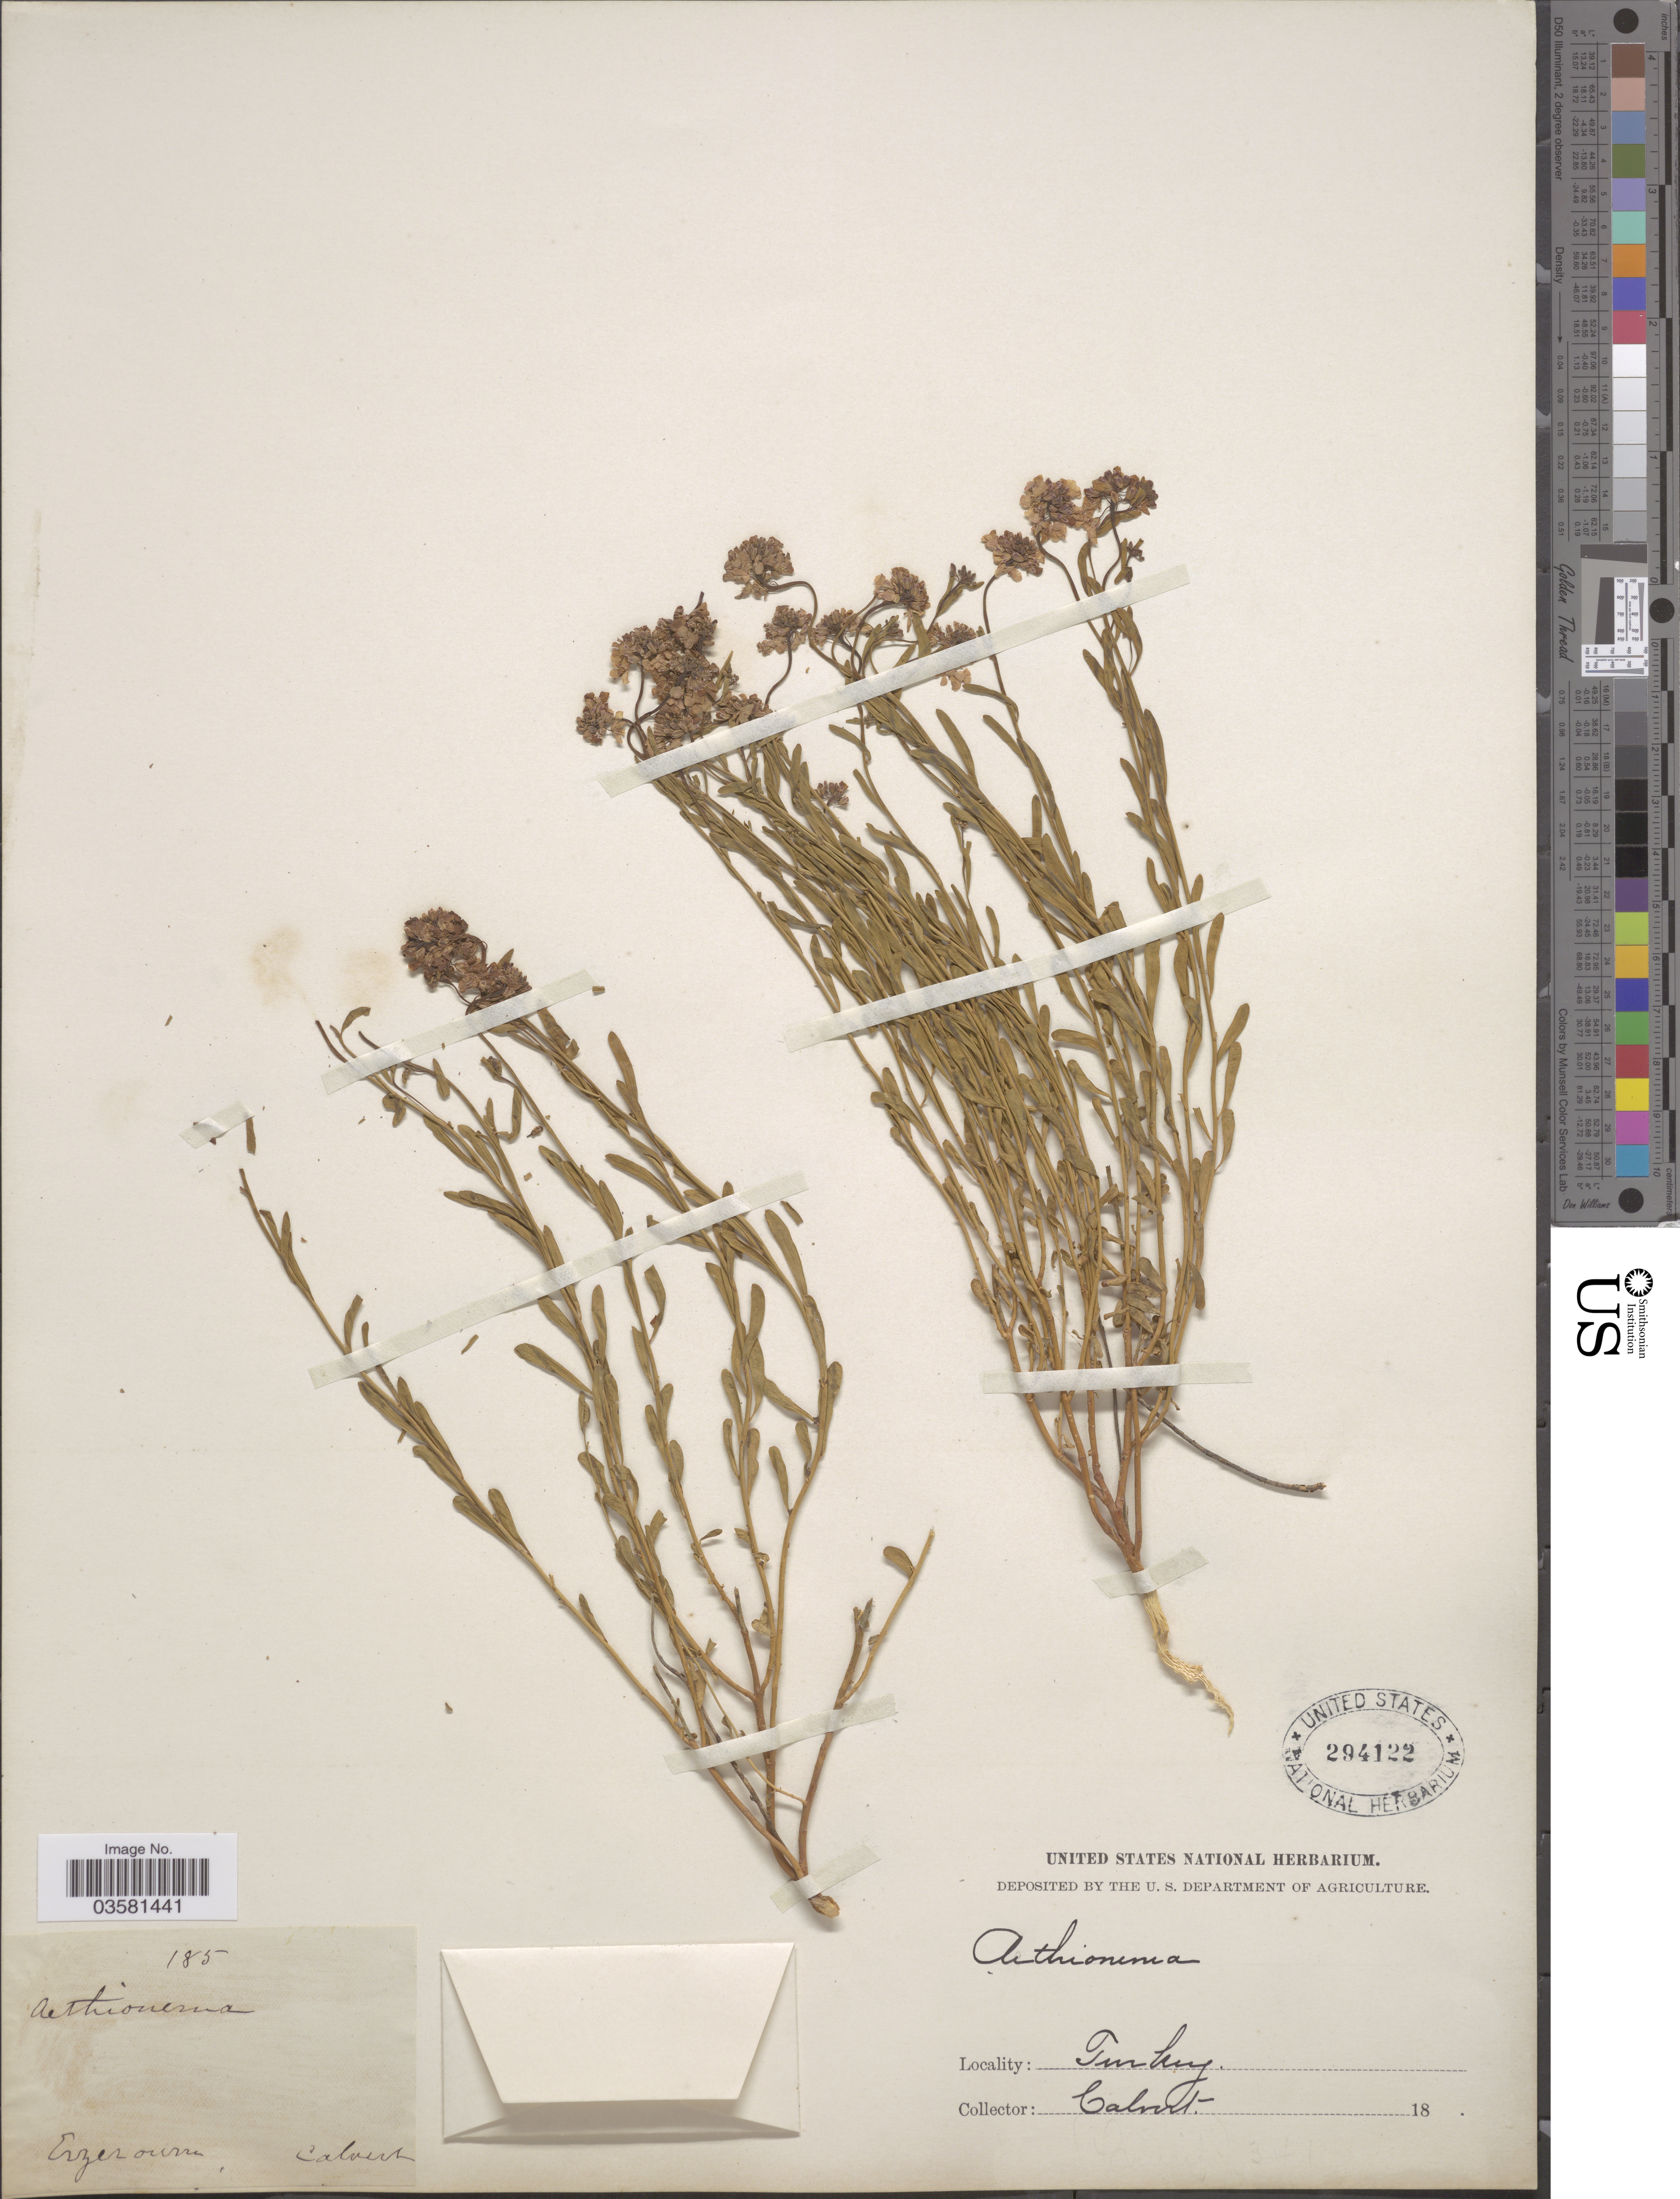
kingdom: Plantae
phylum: Tracheophyta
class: Magnoliopsida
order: Brassicales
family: Brassicaceae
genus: Aethionema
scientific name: Aethionema sp.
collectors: Calvert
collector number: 185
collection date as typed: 18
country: Turkey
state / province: Erzurum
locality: Erzeroum.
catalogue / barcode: US 294122